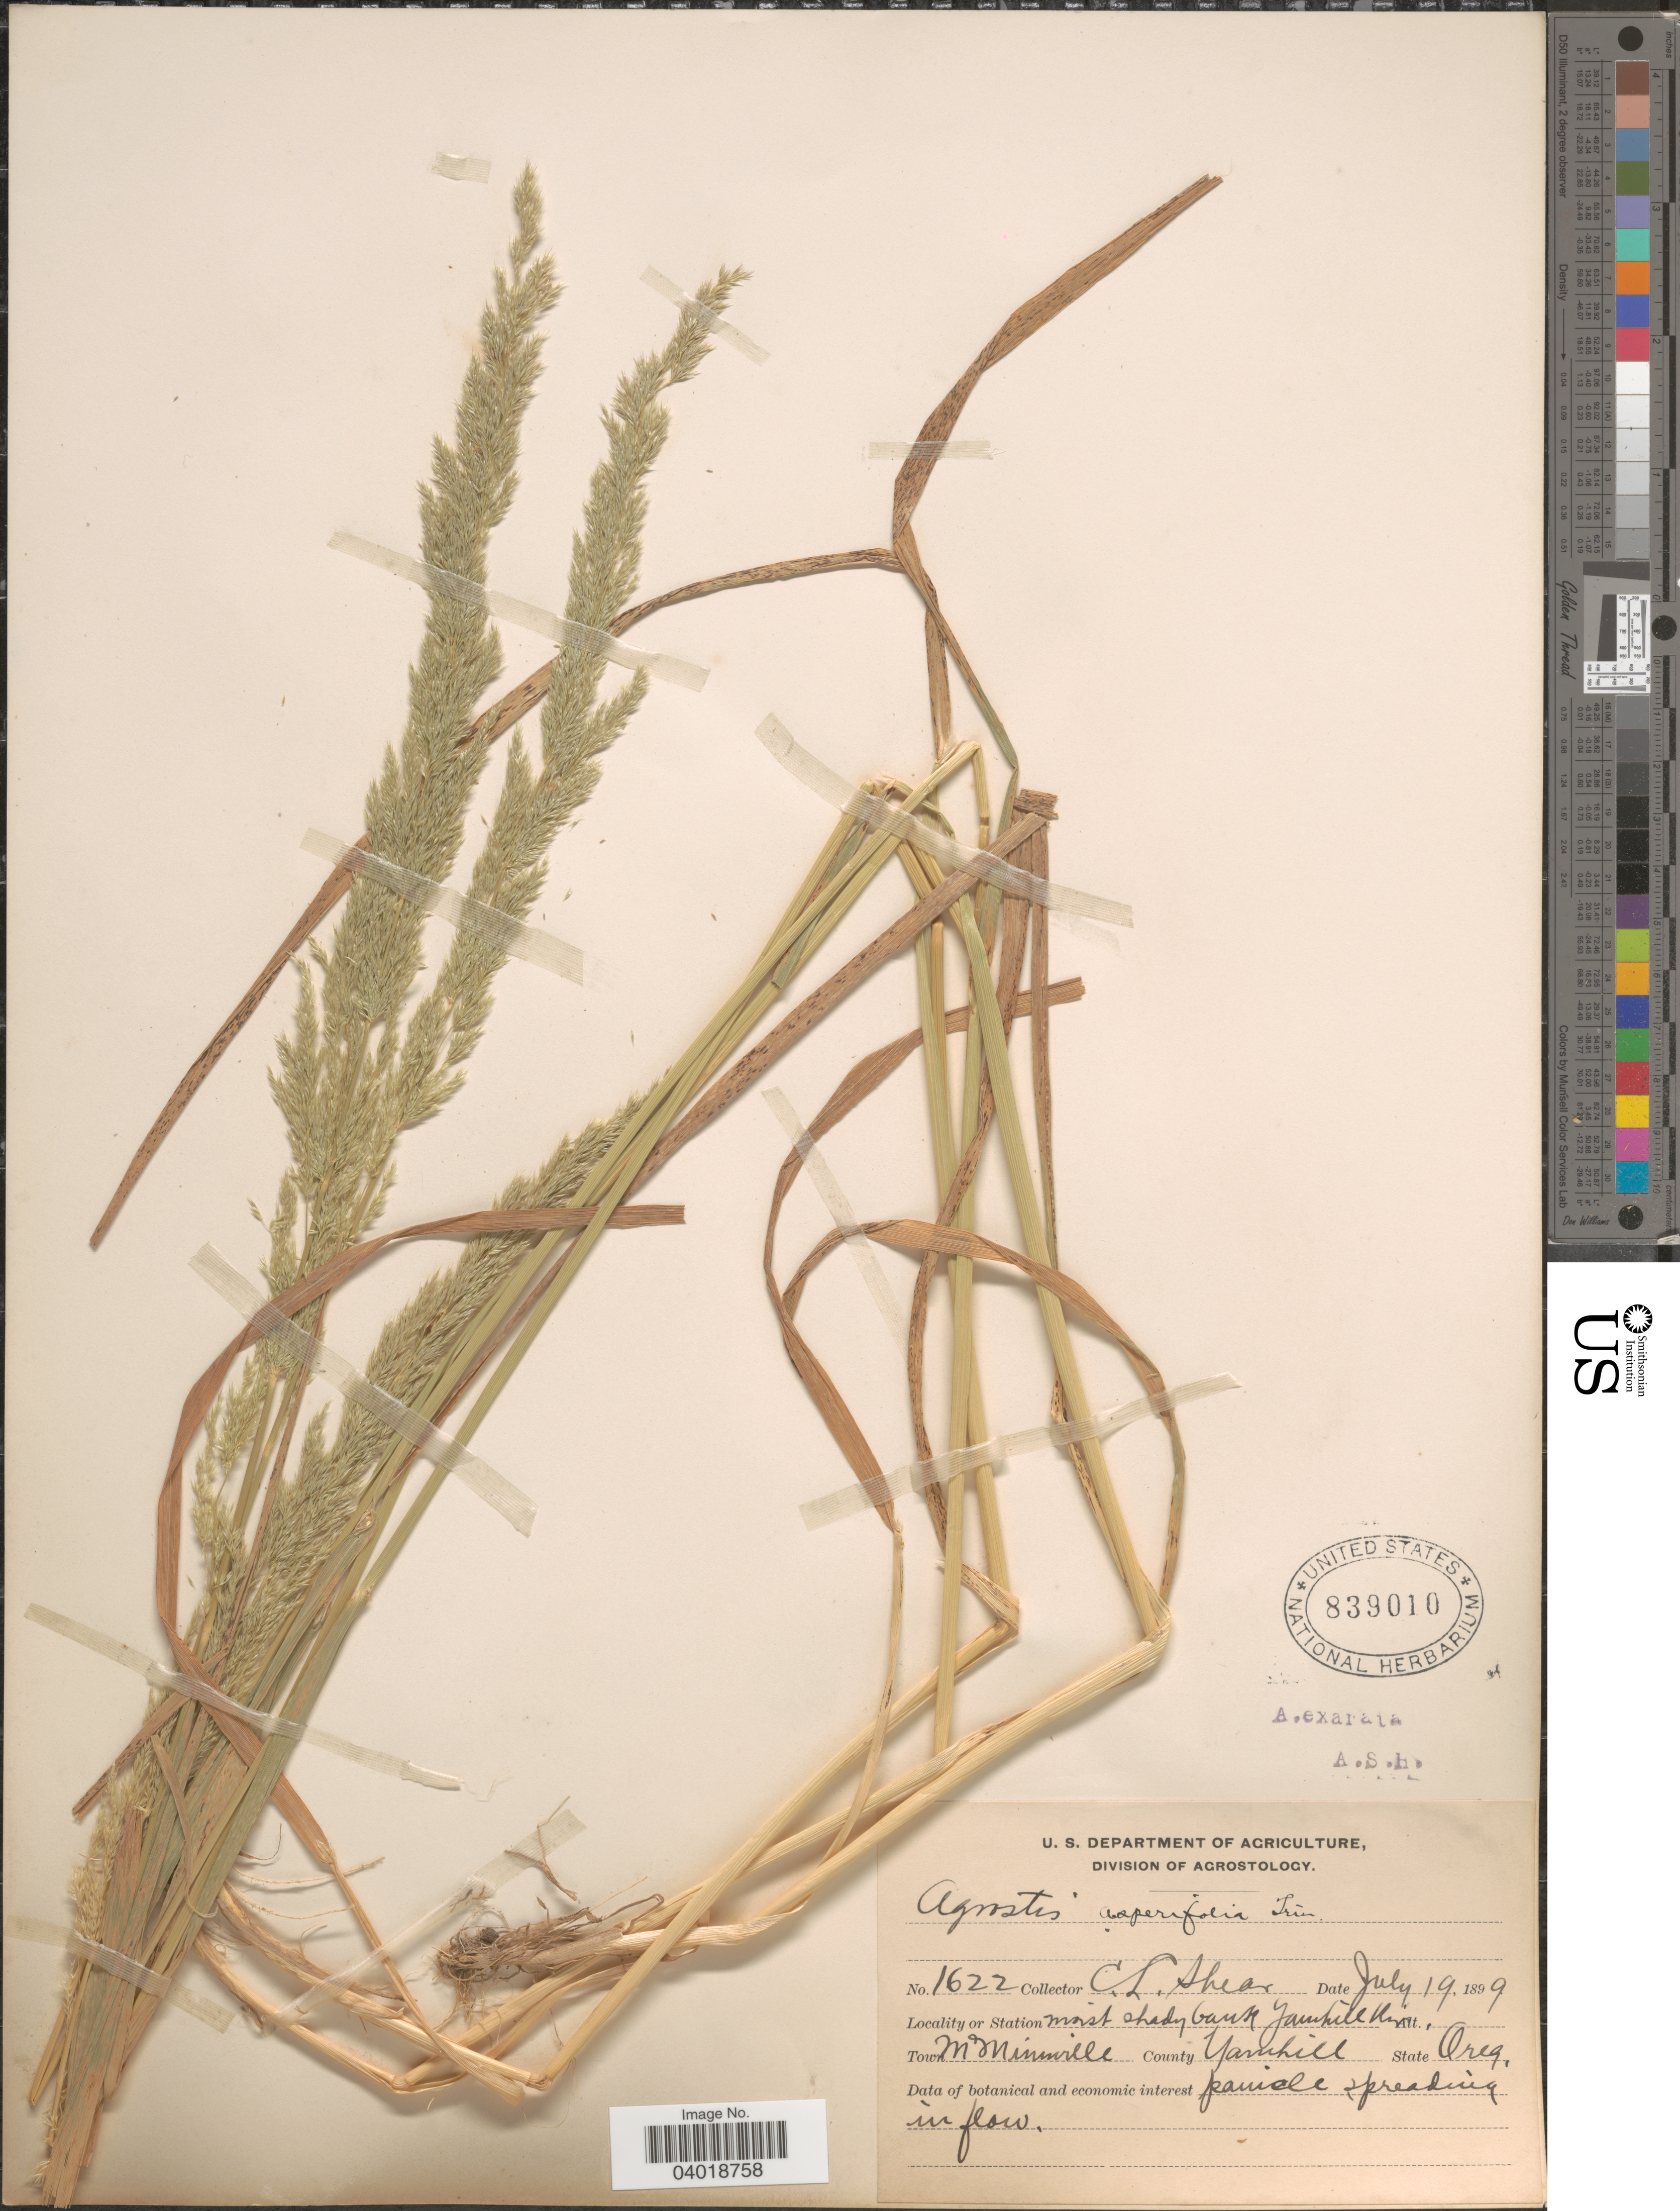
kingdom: Plantae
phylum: Tracheophyta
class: Liliopsida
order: Poales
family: Poaceae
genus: Agrostis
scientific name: Agrostis exarata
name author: Trin.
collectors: C. L. Shear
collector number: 1622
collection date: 1899-07-19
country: United States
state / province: Oregon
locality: Moist shady bank Yamhill Riv. Town McMinnville. County Yamhill.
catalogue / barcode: US 839010